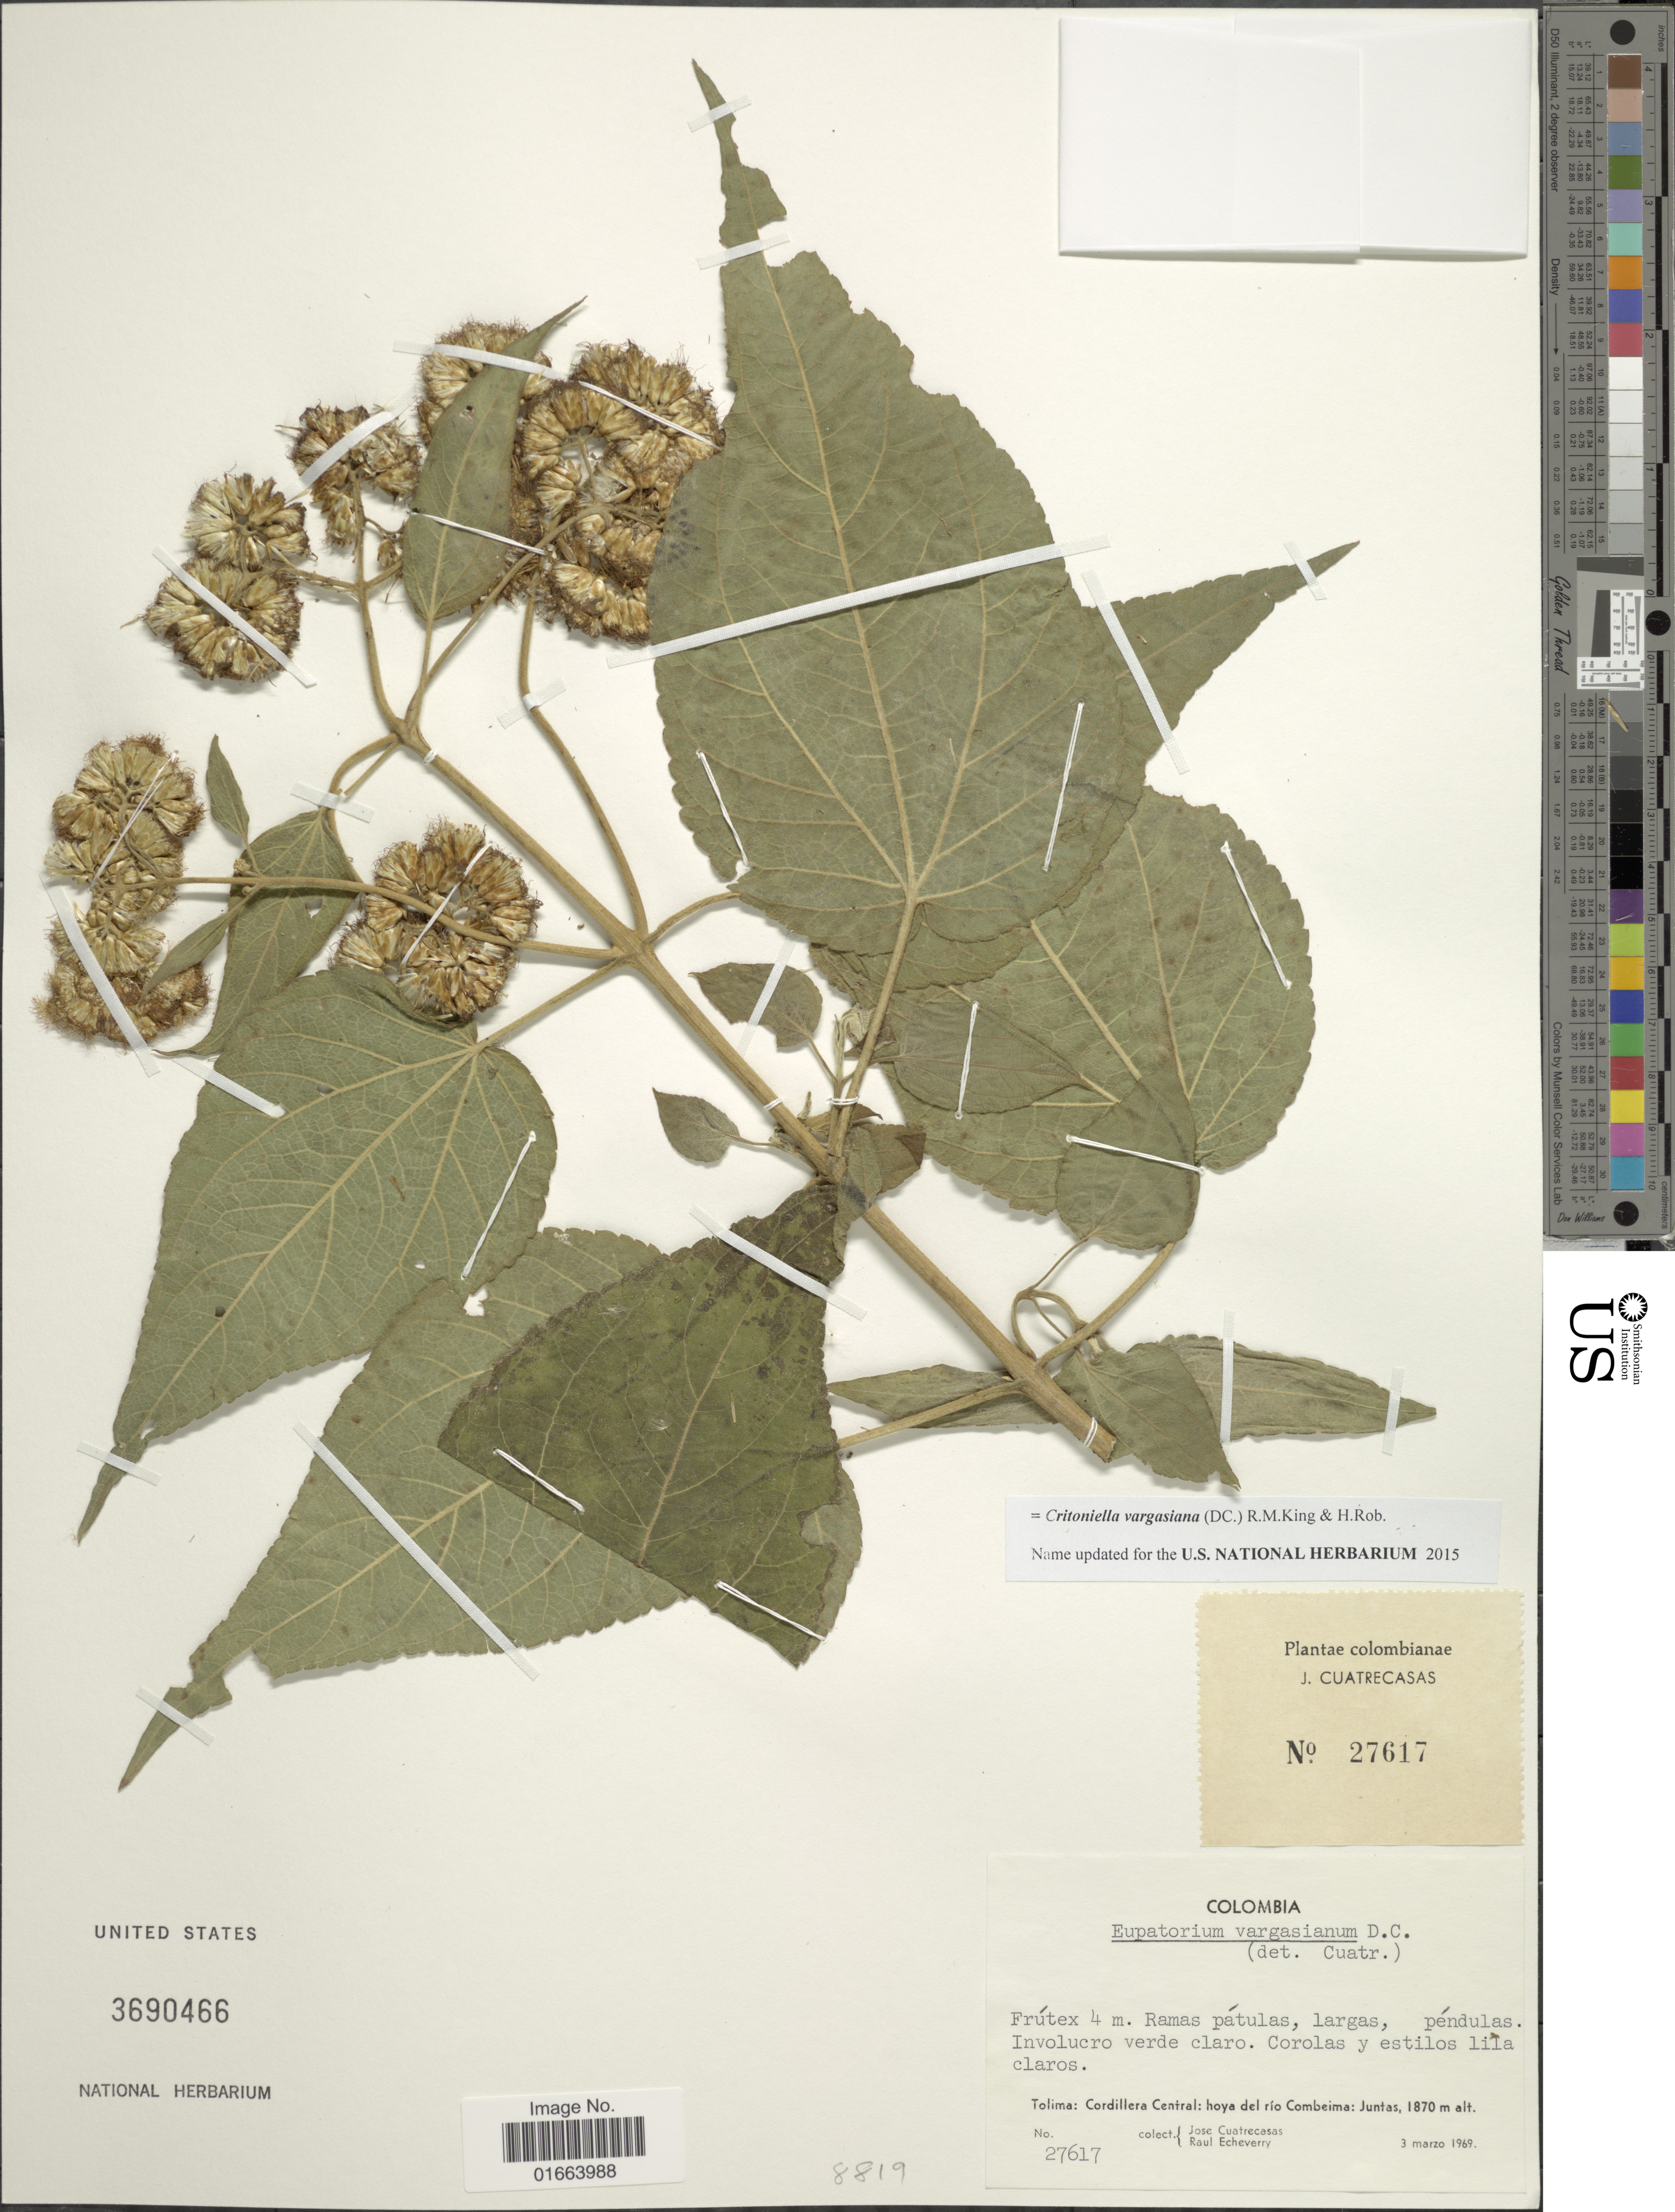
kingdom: Plantae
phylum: Tracheophyta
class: Magnoliopsida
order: Asterales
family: Asteraceae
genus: Critoniella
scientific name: Critoniella vargasiana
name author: (DC.) R.M. King & H. Rob.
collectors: J. Cuatrecasas & R. Echeverry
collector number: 27617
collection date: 1969-03-03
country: Colombia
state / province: Tolima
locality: Cordillera Central: hoya del río Combeima: Juntas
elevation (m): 1870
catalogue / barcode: US 3690466